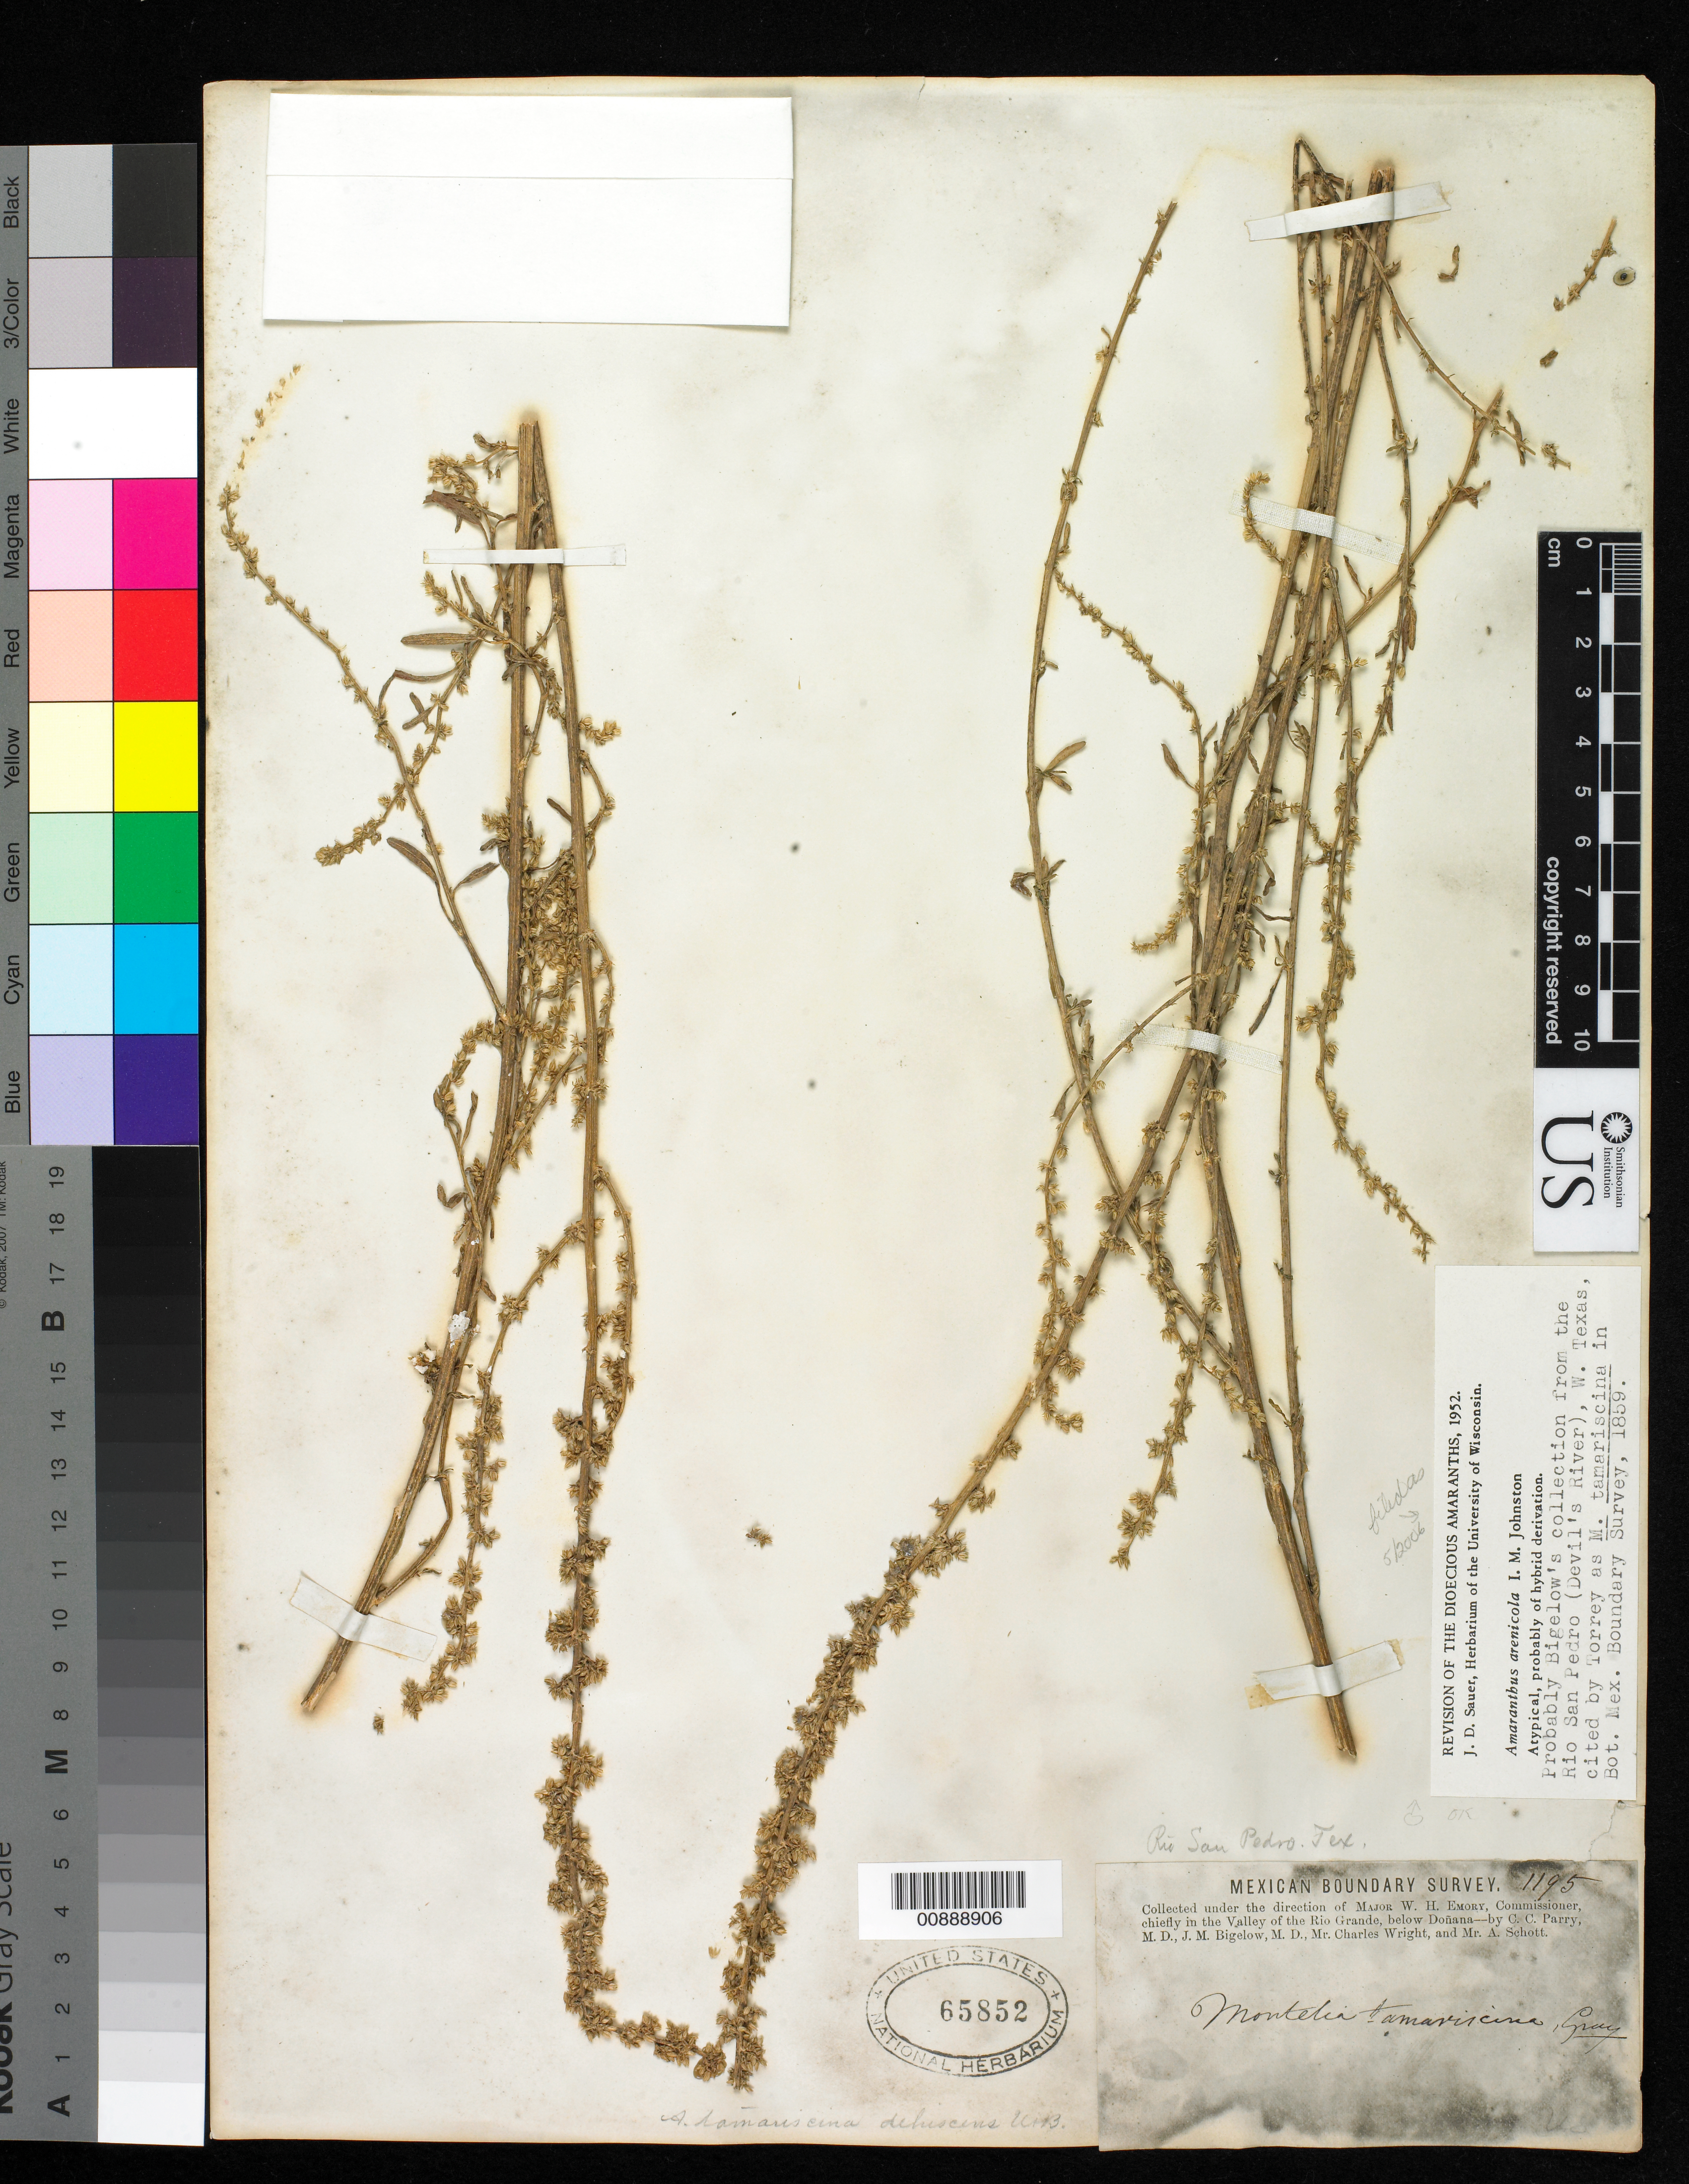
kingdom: Plantae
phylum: Tracheophyta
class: Magnoliopsida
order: Caryophyllales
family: Amaranthaceae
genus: Amaranthus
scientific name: Amaranthus arenicola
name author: I.M. Johnst.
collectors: C. C. Parry, J. M. Bigelow, C. Wright & A. C. V. Schott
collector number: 1195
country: United States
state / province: New Mexico / Texas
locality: Valley of the Rio Grande, below Doñana.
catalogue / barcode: US 65852